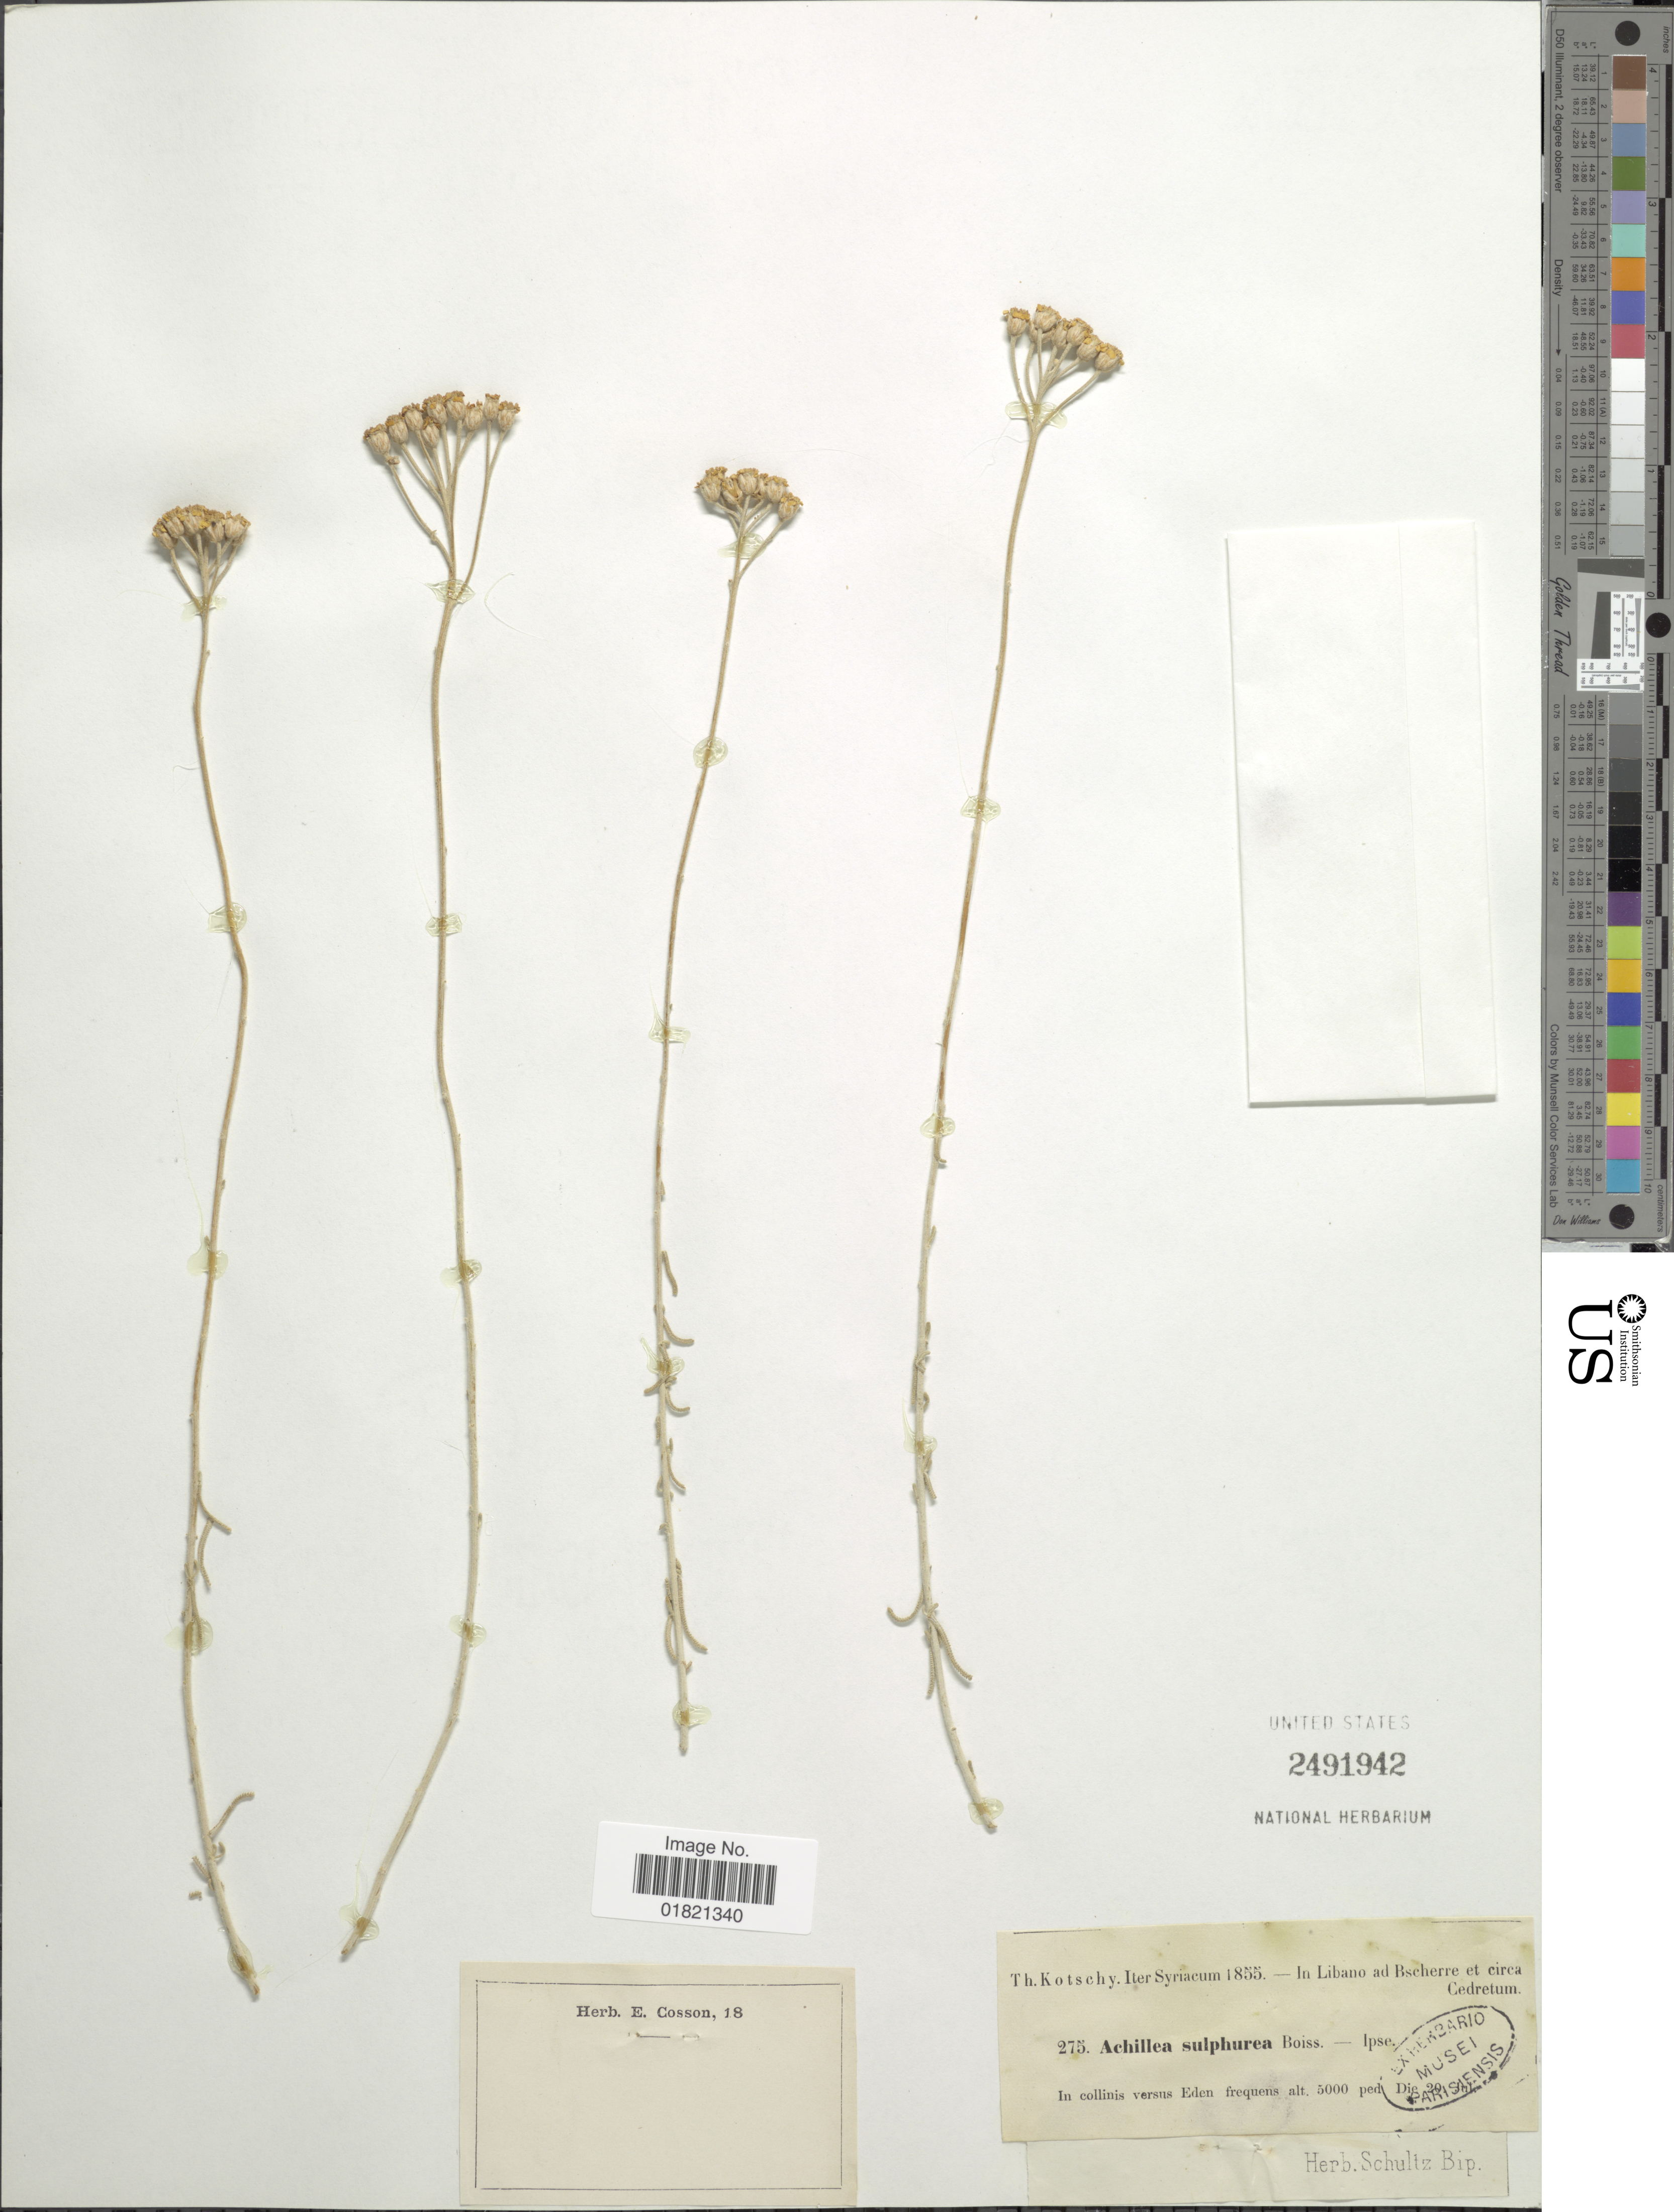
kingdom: Plantae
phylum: Tracheophyta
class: Magnoliopsida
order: Asterales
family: Asteraceae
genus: Achillea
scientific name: Achillea sulphurea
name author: Boiss.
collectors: K. G. Kotschy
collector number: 275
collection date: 1855-07-20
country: Syria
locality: In Libano ad Bscherre et circa Cedretum. In collinis versus Eden frequens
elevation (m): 1524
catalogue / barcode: US 2491942